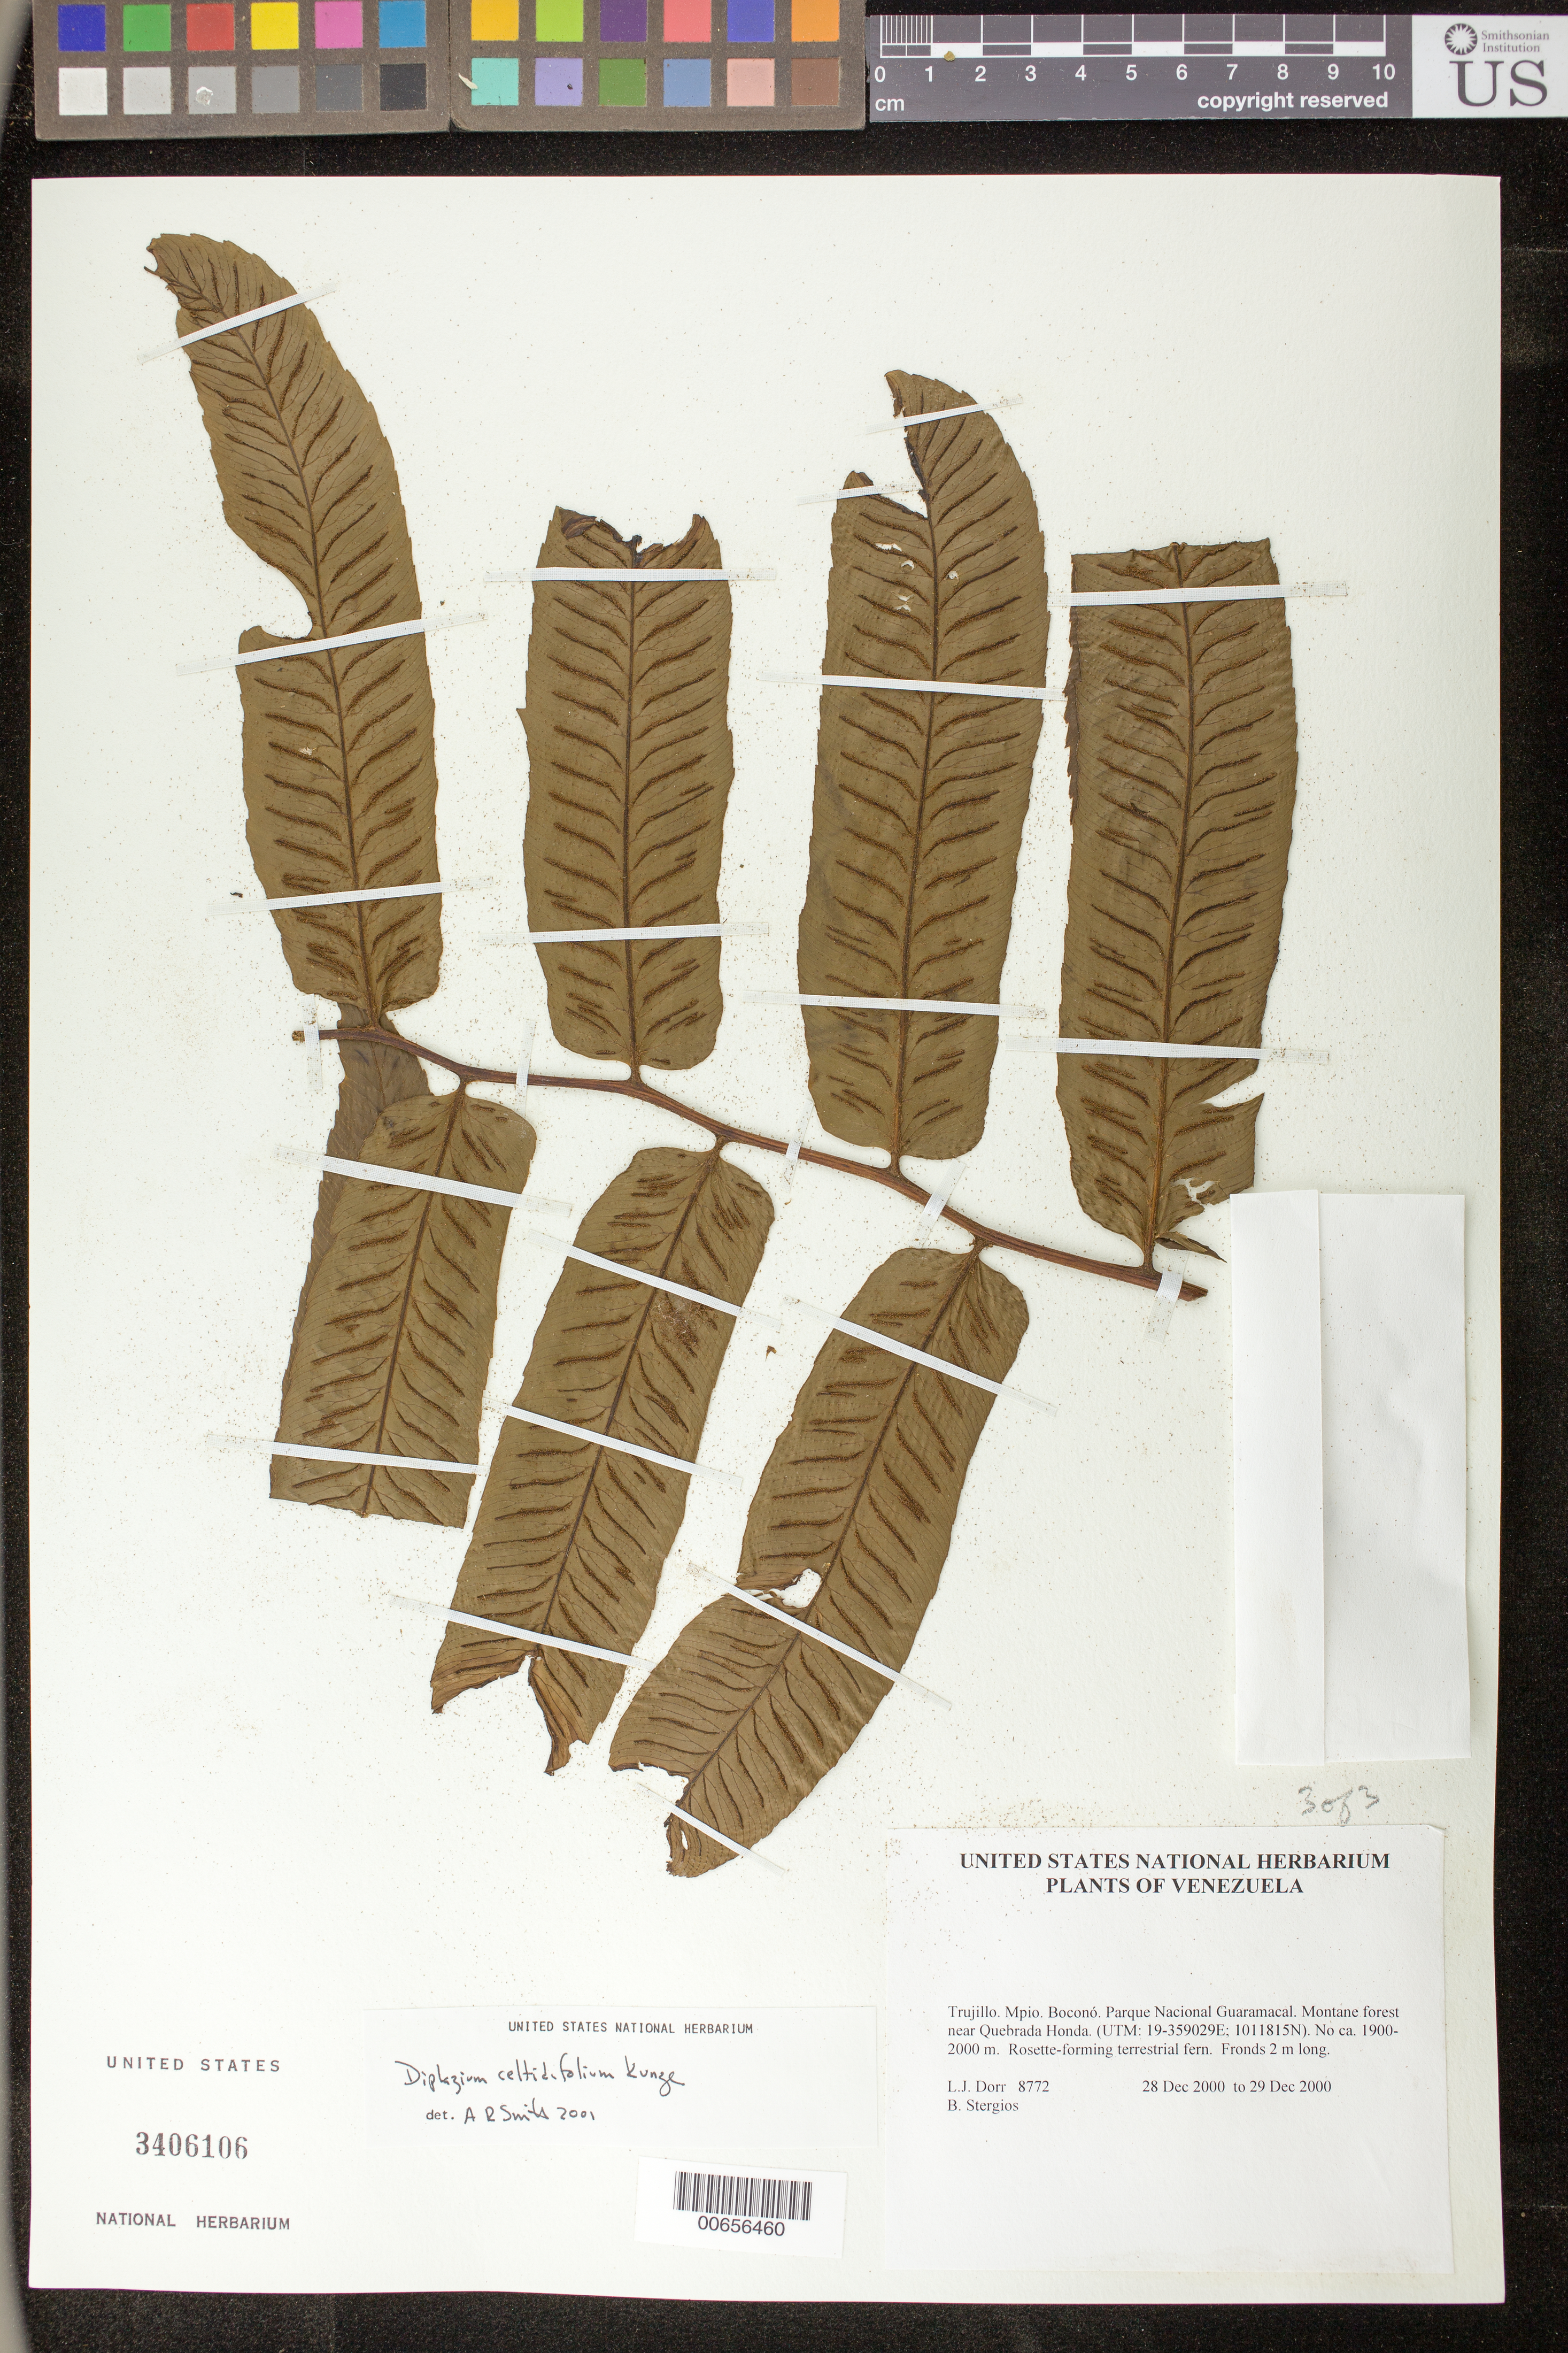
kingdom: Plantae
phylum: Tracheophyta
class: Polypodiopsida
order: Polypodiales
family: Athyriaceae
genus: Diplazium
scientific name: Diplazium celtidifolium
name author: Kunze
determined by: Smith, Alan R., (UC)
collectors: L. J. Dorr & B. G. Stergios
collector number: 8772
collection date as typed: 28 Dec 2000 to 29 Dec 2000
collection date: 2000-12-28/2000-12-29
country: Venezuela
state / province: Trujillo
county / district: Boconó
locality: Parque Nacional Guaramacal near Quebrada Honda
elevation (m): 1900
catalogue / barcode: US 3406106